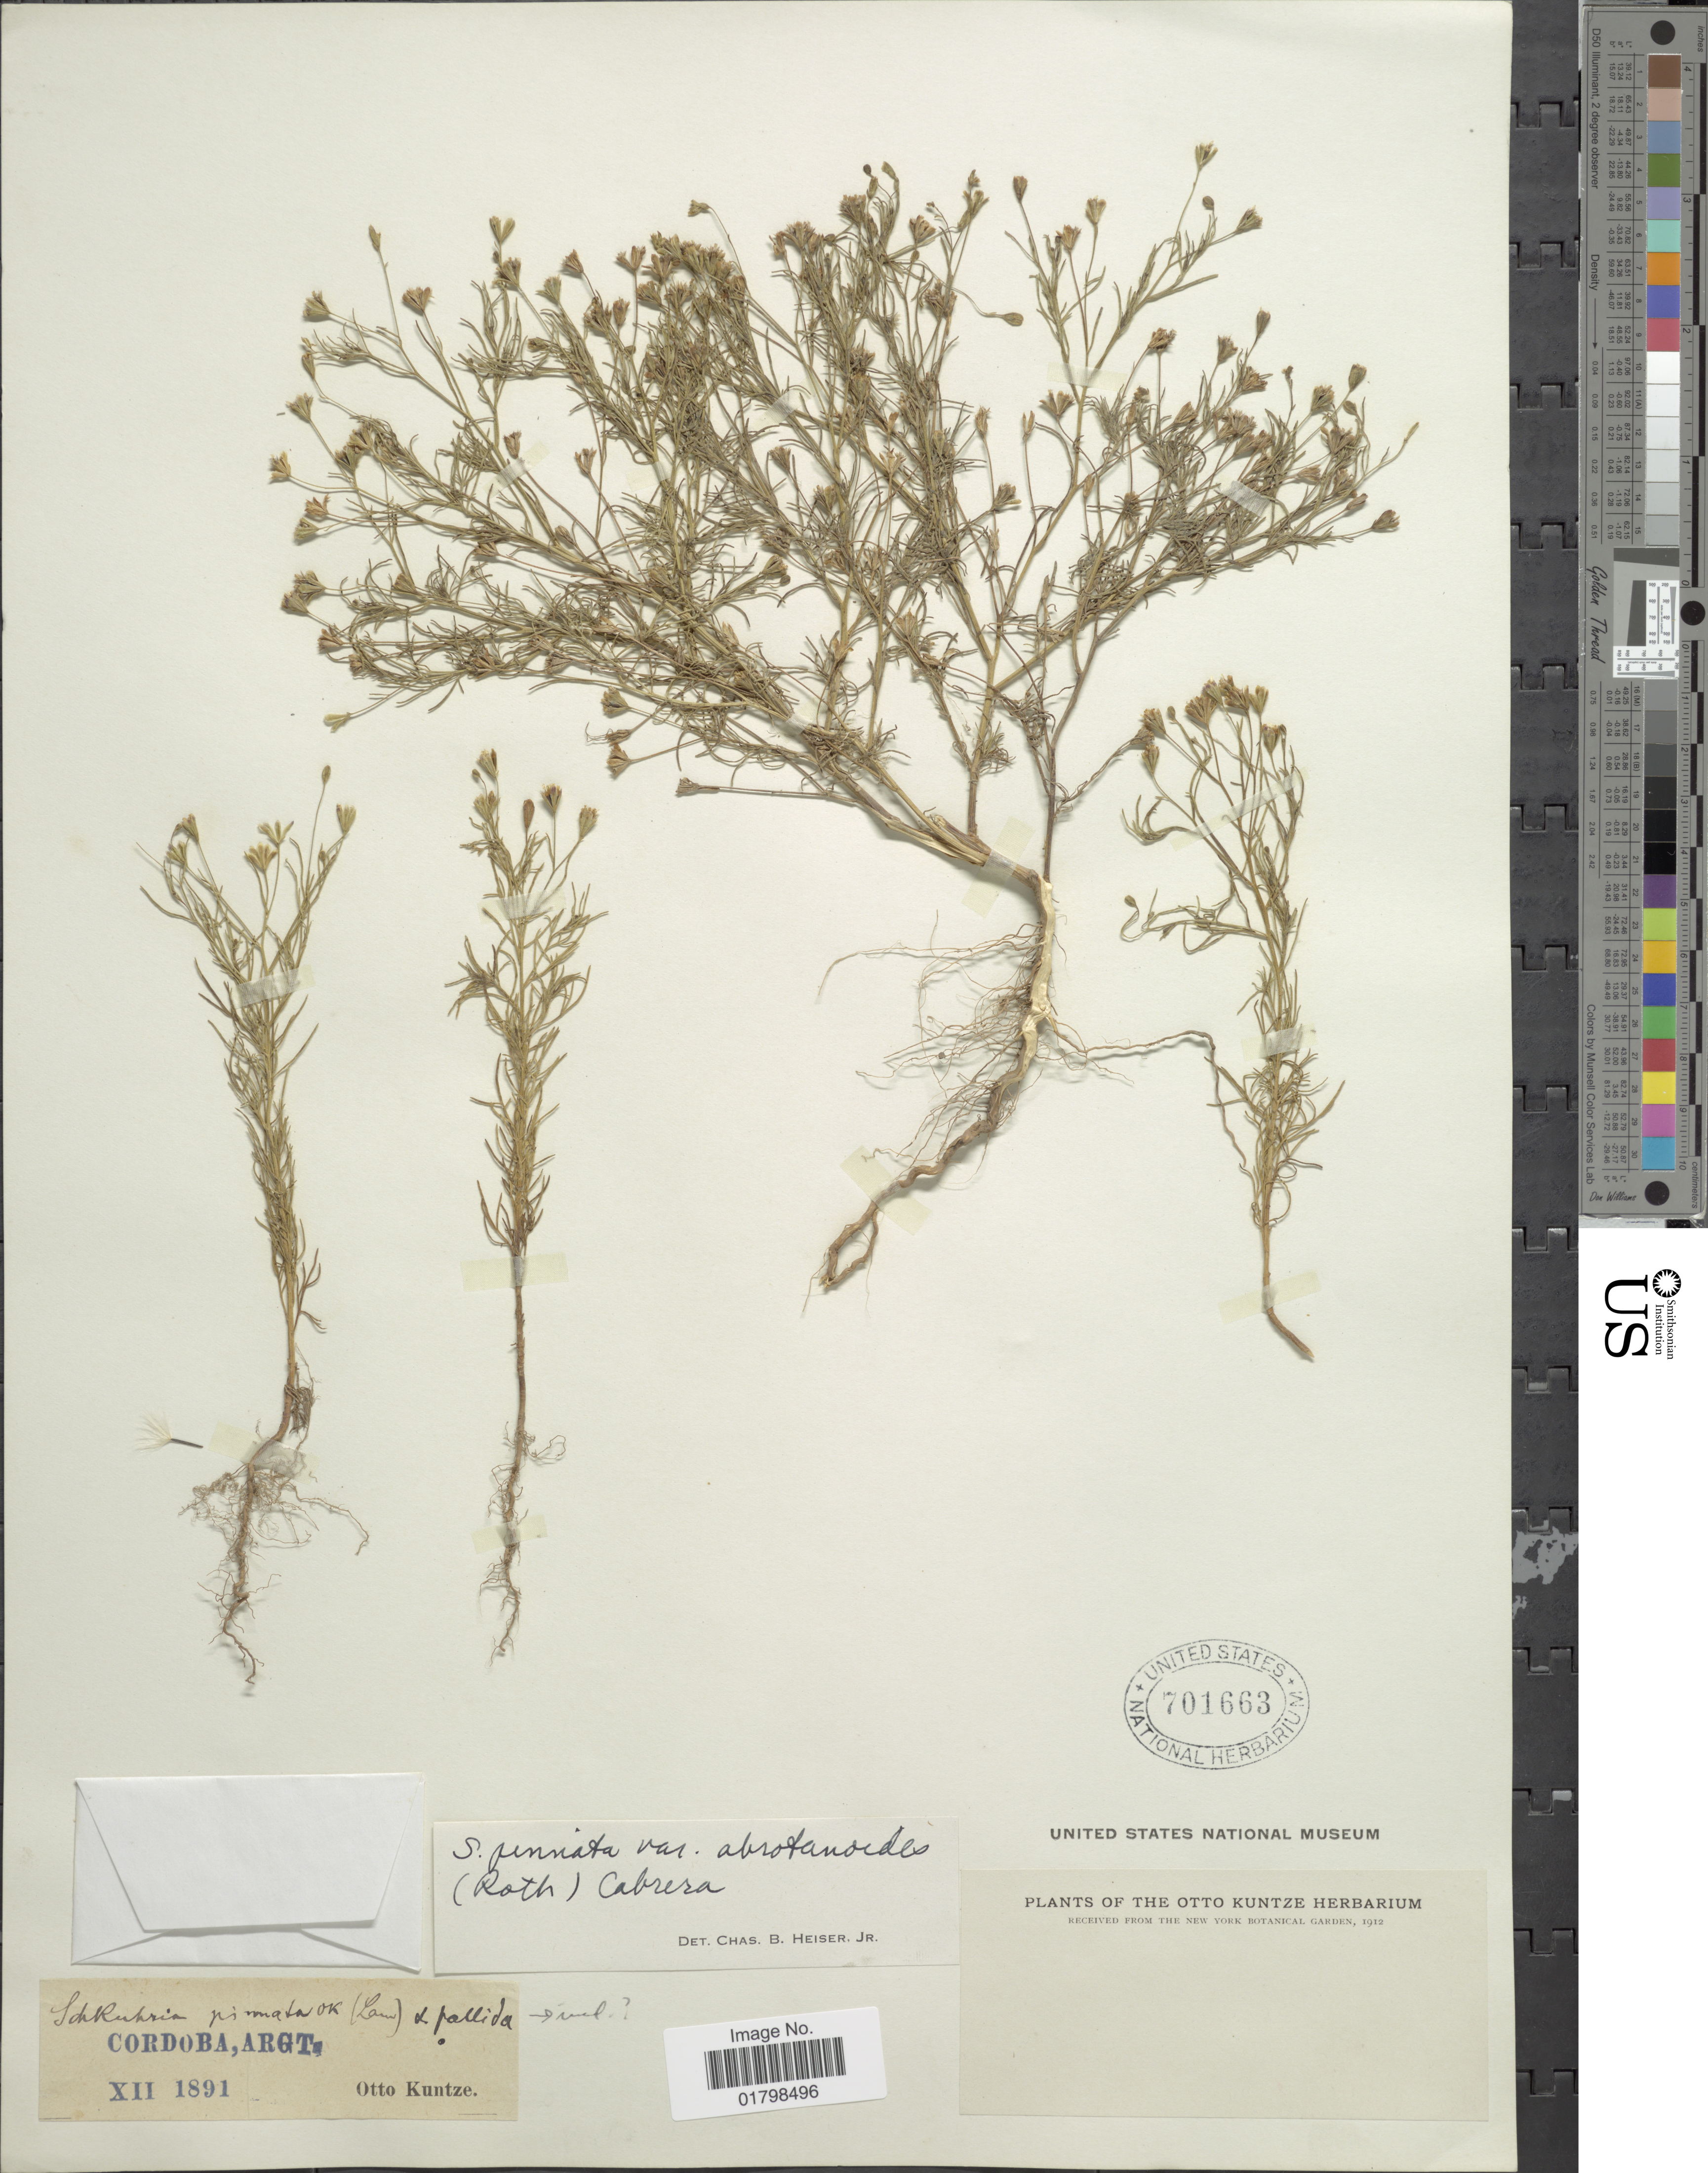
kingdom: Plantae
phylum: Tracheophyta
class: Magnoliopsida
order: Asterales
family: Asteraceae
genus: Schkuhria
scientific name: Schkuhria pinnata var. abrotanoides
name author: (Roth) Cabrera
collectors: C.E.O. Kuntze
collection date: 1891-12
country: Argentina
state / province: Cordoba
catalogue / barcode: US 701663